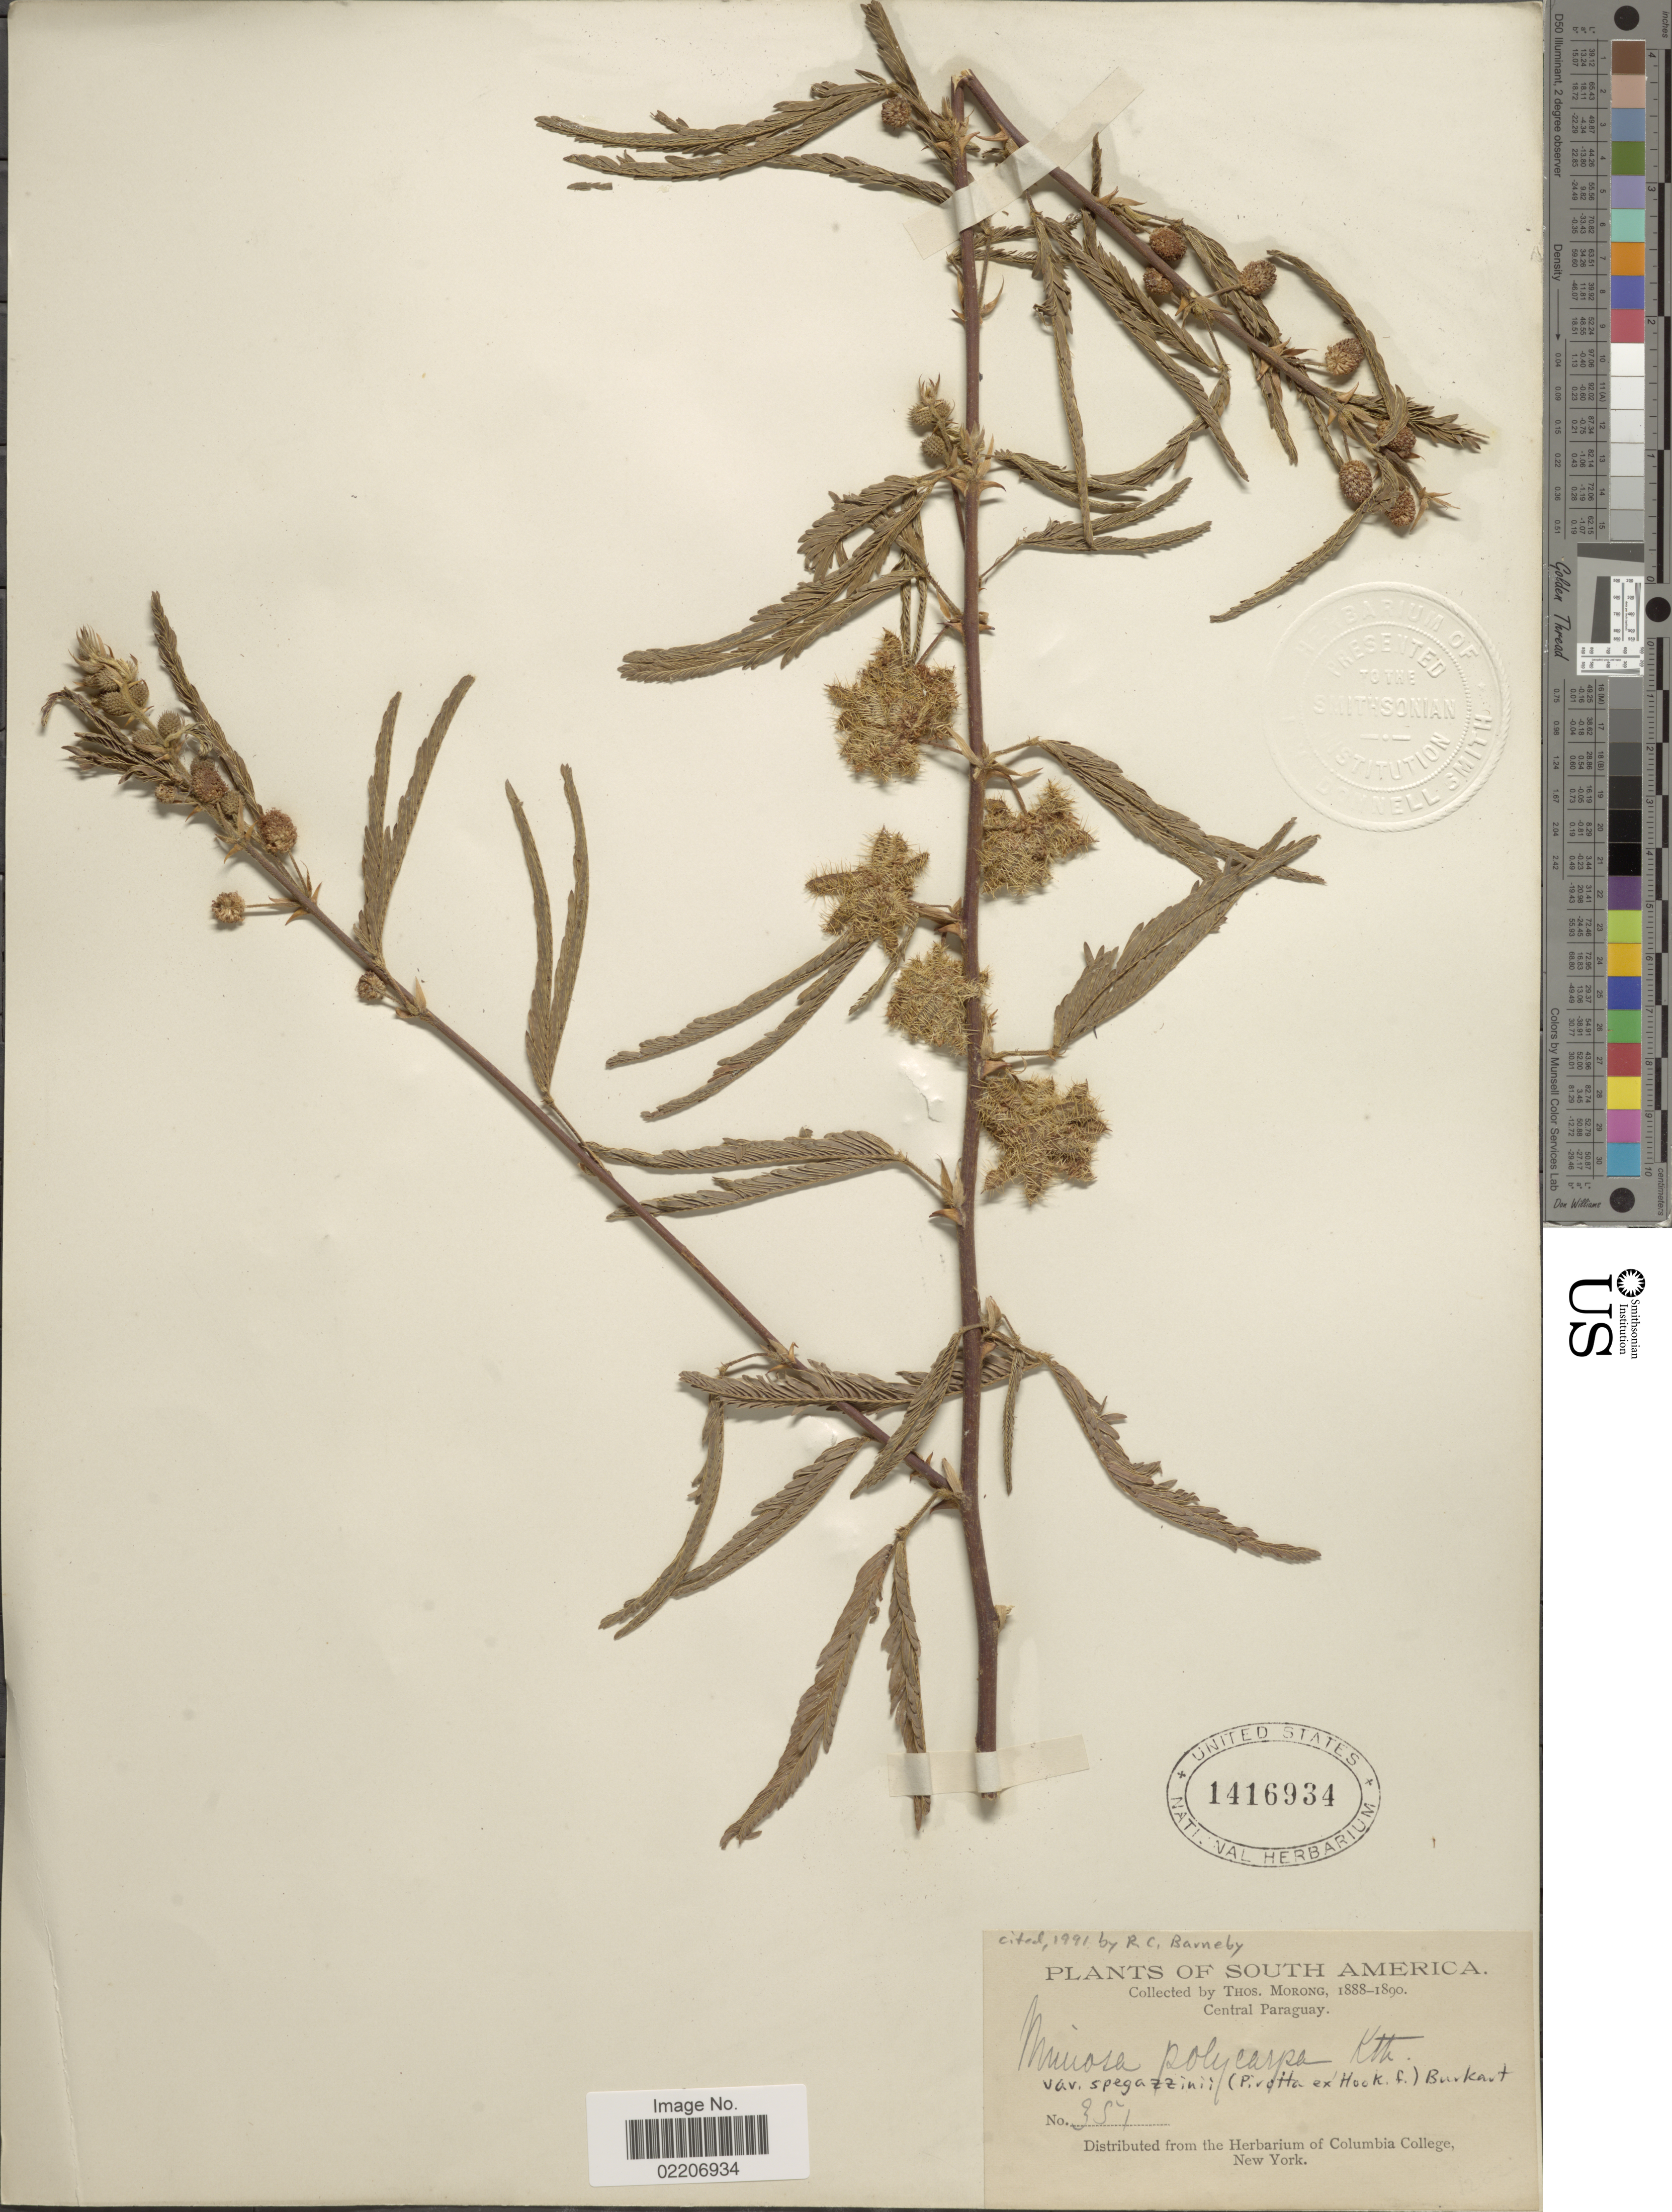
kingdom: Plantae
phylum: Tracheophyta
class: Magnoliopsida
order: Fabales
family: Fabaceae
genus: Mimosa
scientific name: Mimosa polycarpa var. spegazzinii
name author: (Pirotta) Burkart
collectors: ex herb. T. Morong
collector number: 351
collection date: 1888/1890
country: Paraguay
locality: South America, Central Paraguay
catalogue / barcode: US 1416934